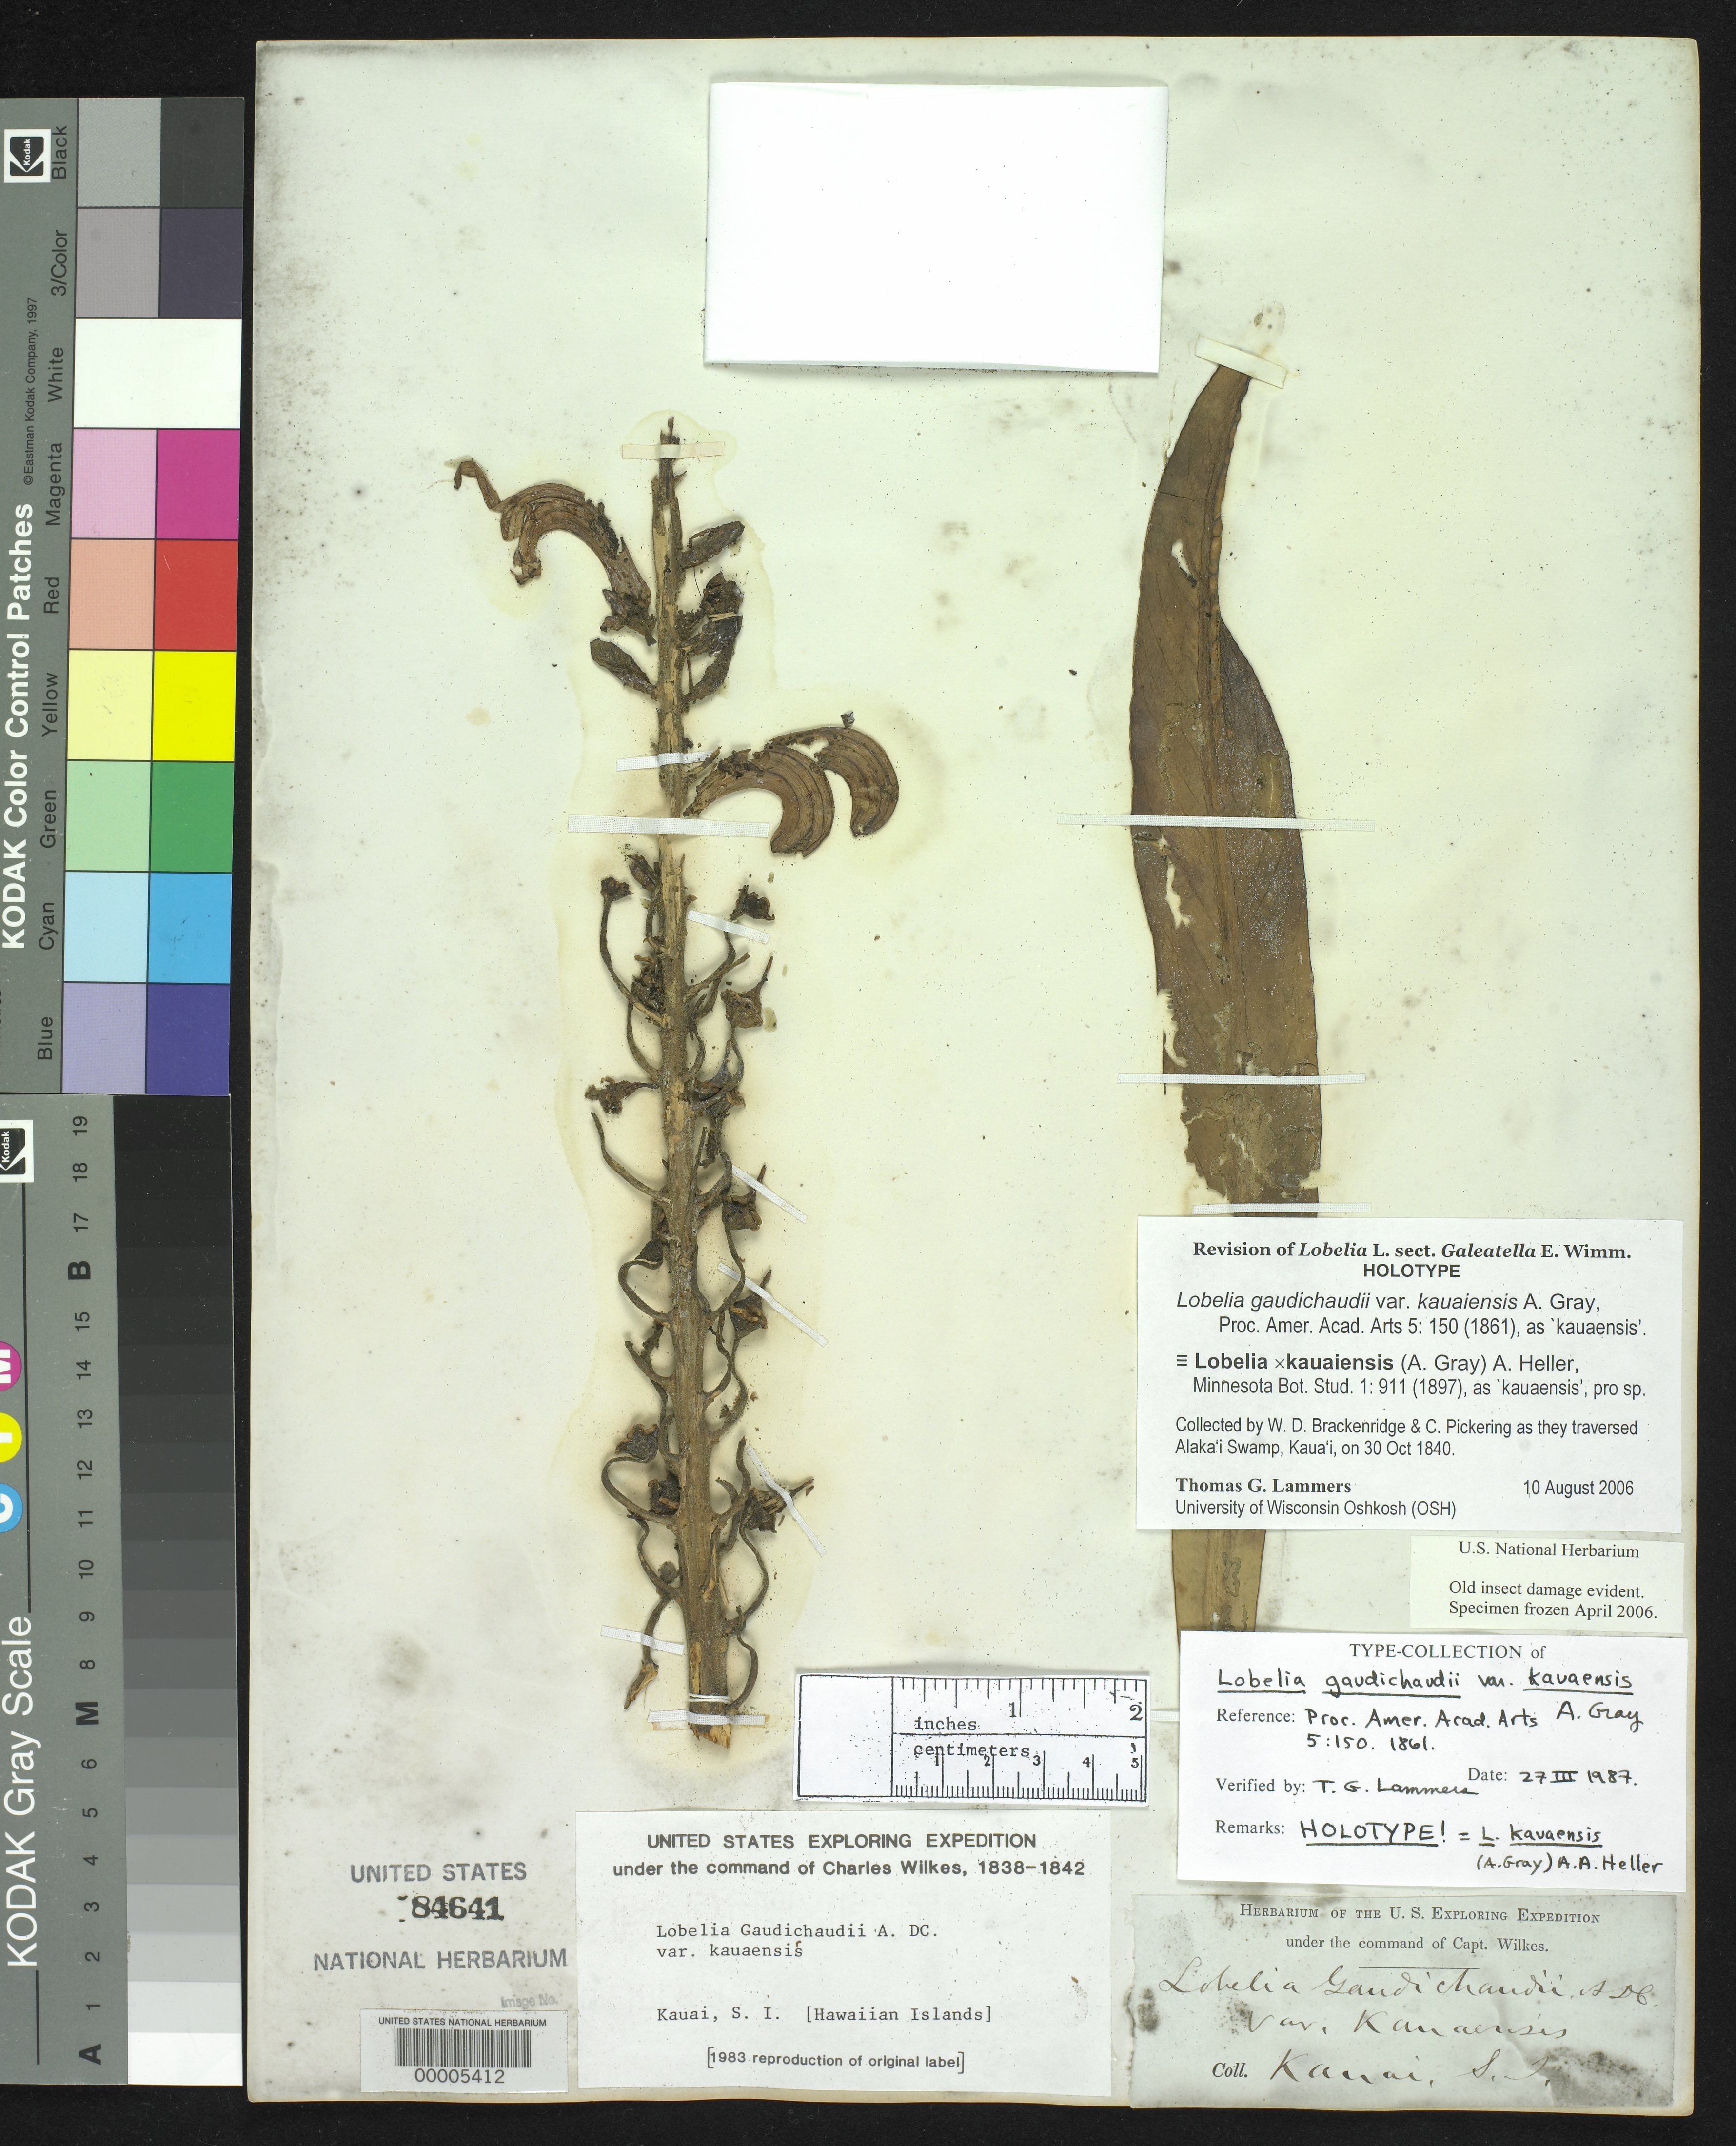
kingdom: Plantae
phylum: Tracheophyta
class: Magnoliopsida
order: Asterales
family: Campanulaceae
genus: Lobelia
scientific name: Lobelia gaudichaudii var. kauaiensis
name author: A. Gray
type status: Holotype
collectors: Wilkes Explor. Exped.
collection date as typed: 1838 to -- --- 1842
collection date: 1838/1842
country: United States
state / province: Hawaii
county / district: Kauai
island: Kaua'i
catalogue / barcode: US 84641